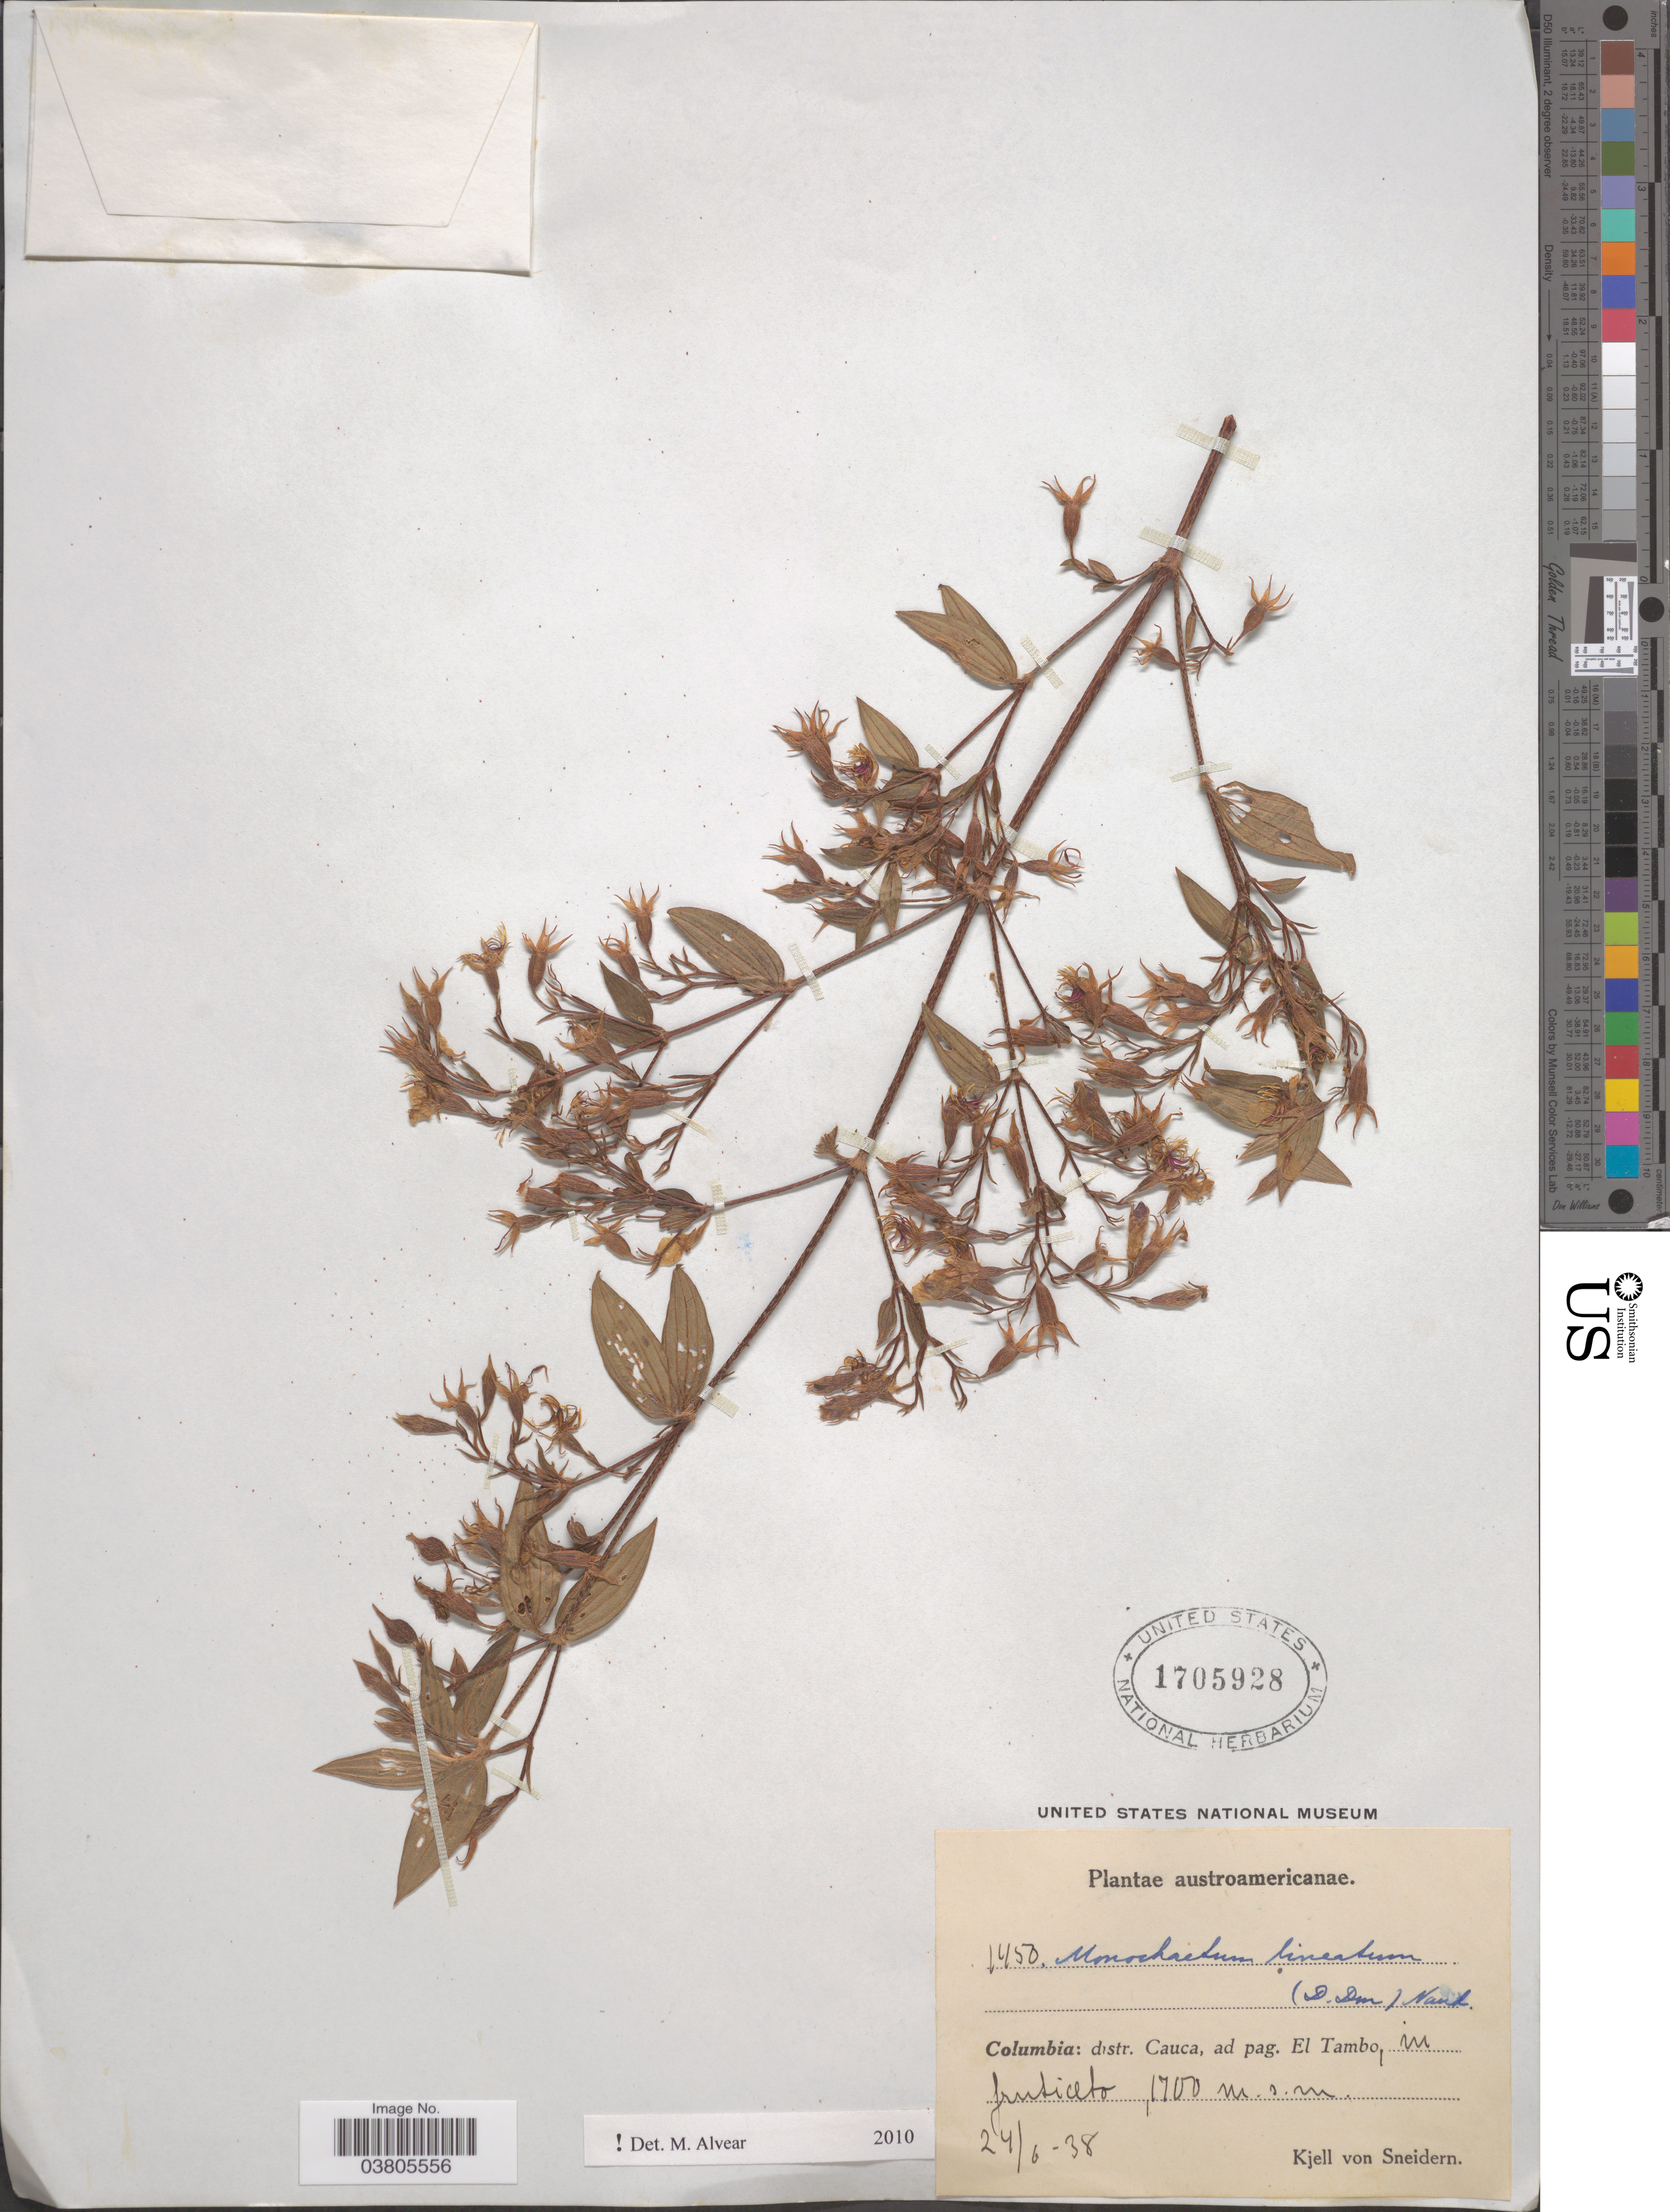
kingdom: Plantae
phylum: Tracheophyta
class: Magnoliopsida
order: Myrtales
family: Melastomataceae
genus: Monochaetum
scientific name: Monochaetum lineatum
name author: (D. Don) Naudin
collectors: K. von Sneidern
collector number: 1450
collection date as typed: Transcribed d/m/y: 24/6/38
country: Colombia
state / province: Cauca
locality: Distr. Cauca, ad pag. El Tambo.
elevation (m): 1700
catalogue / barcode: US 1705928